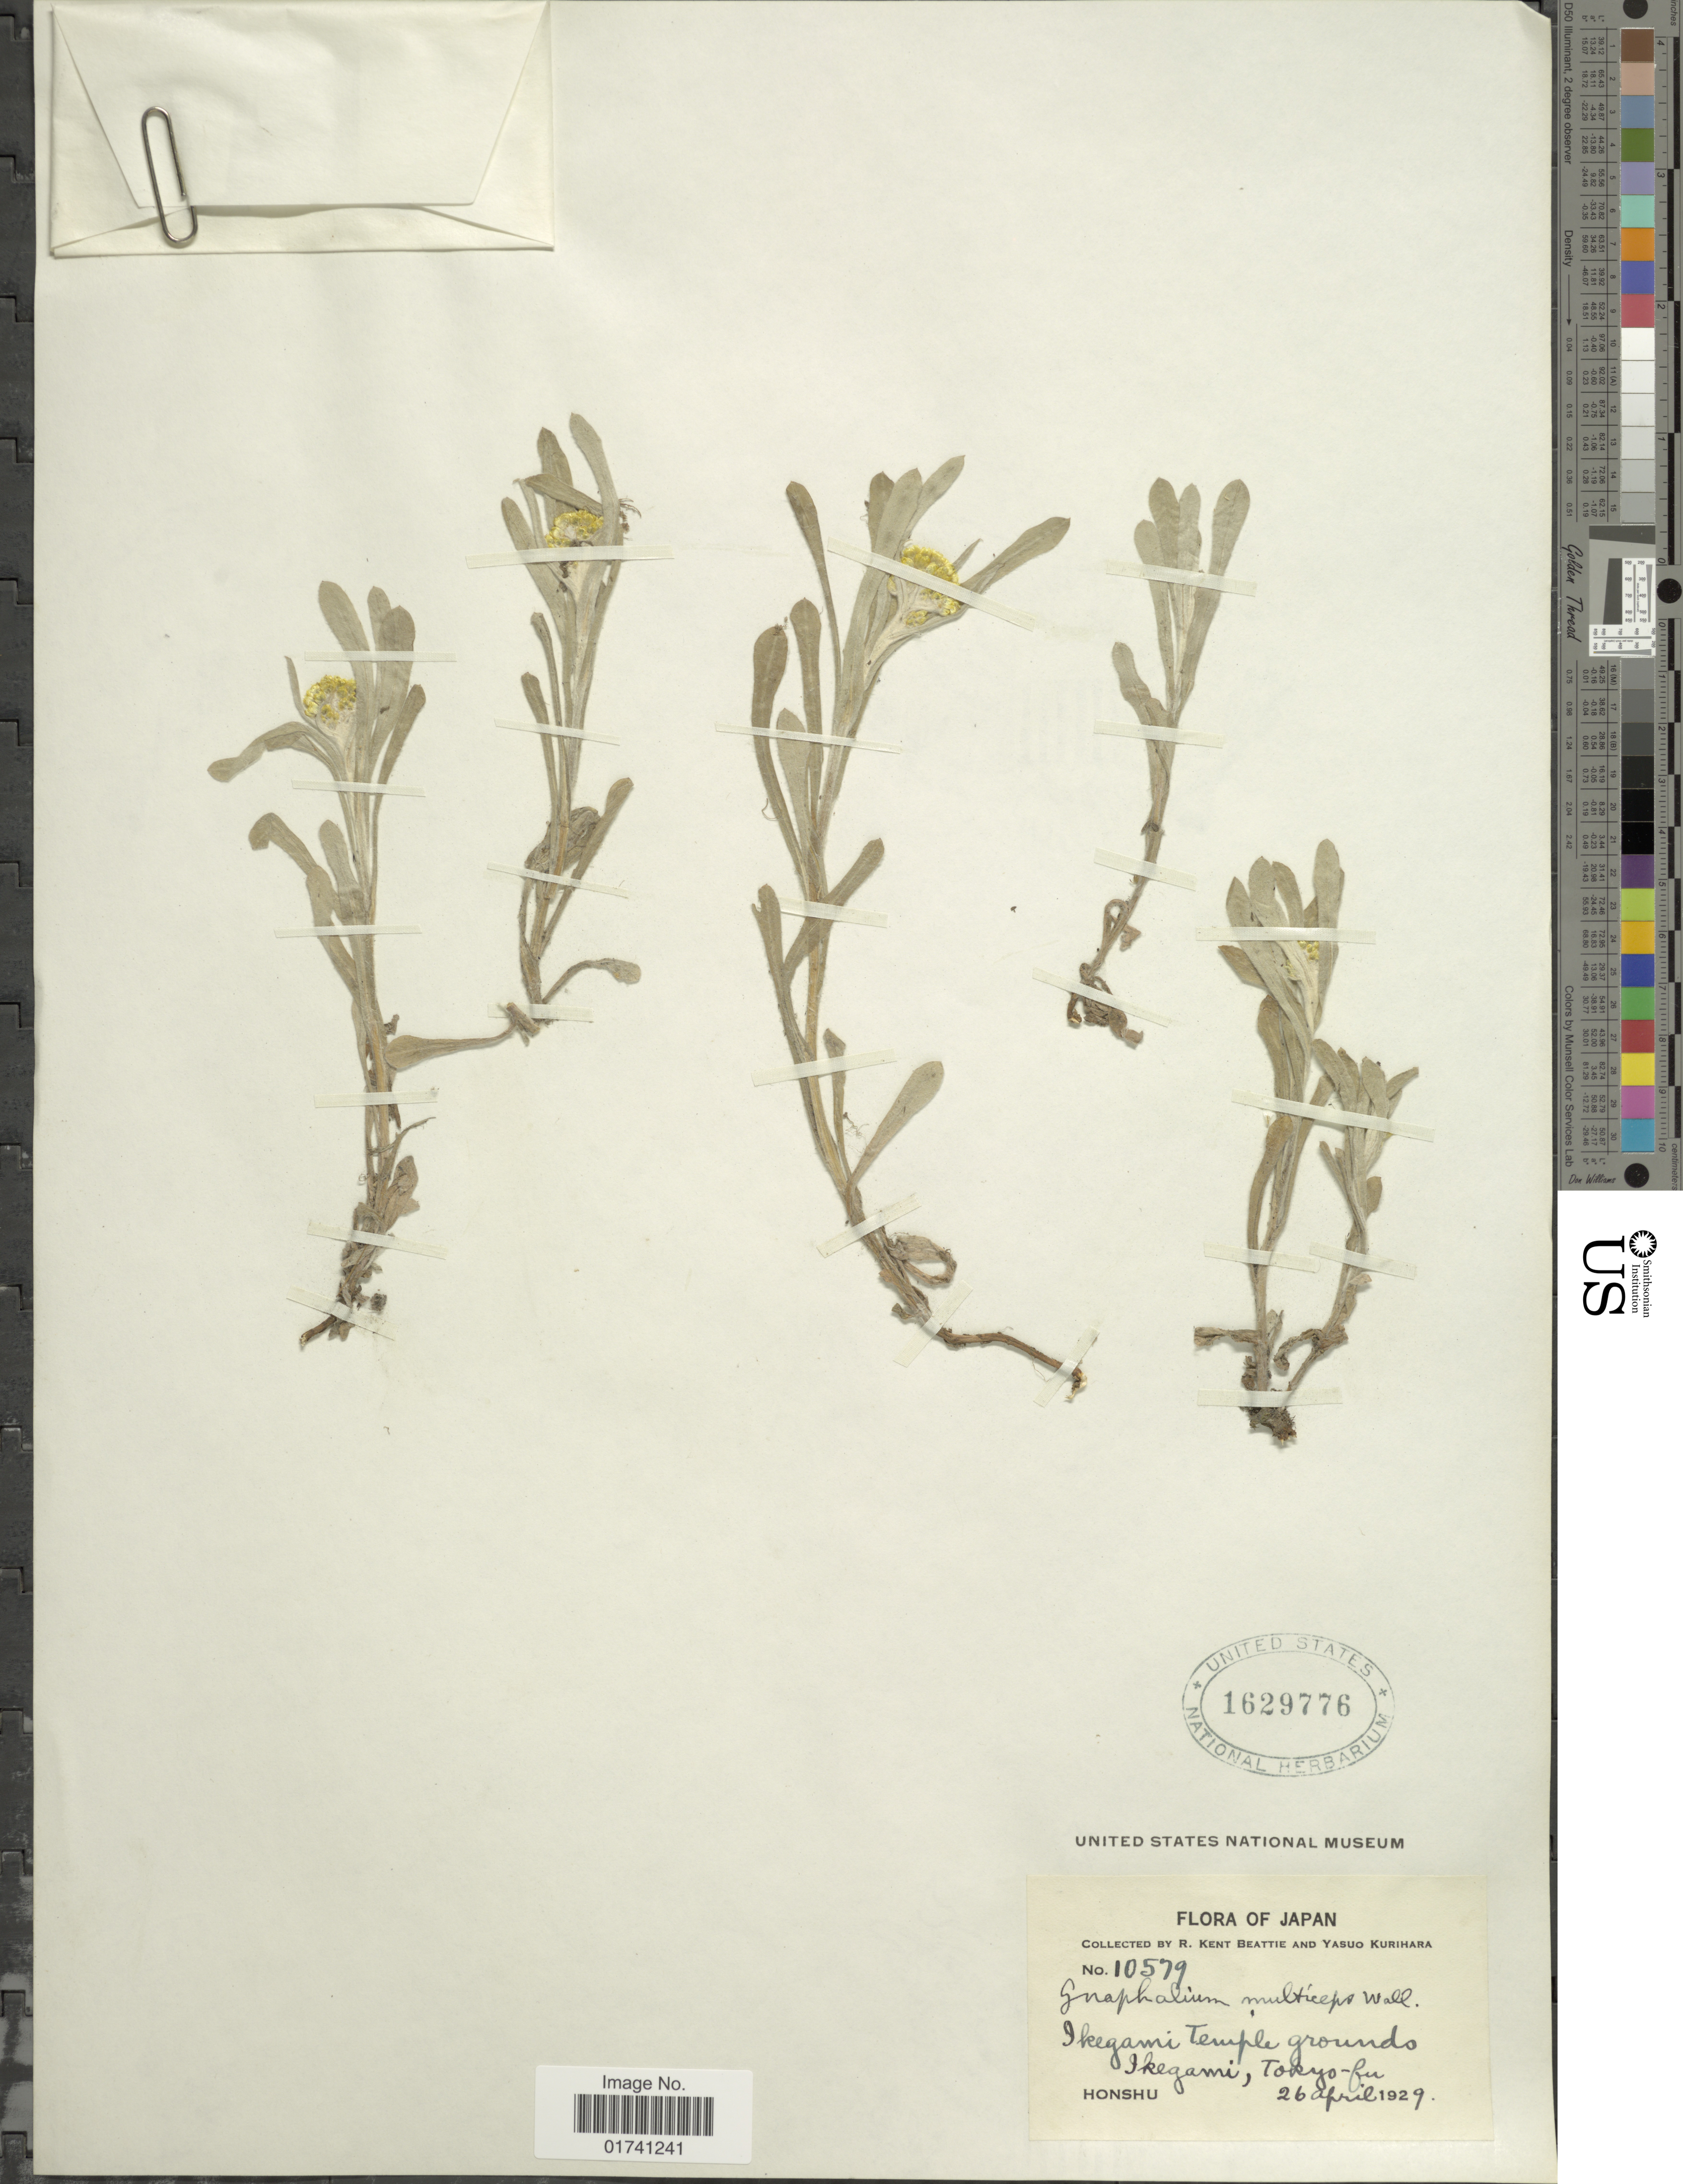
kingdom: Plantae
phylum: Tracheophyta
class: Magnoliopsida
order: Asterales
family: Asteraceae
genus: Laphangium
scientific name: Laphangium affine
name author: (D. Don) Tzvelev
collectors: R. K. Beattie & Y. Kurihara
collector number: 10579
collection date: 1929-04-26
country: Japan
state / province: Tokyo, Federal City of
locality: Ikegami Temple Grounds Ikegami, Tokyo-fu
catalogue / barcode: US 1629776